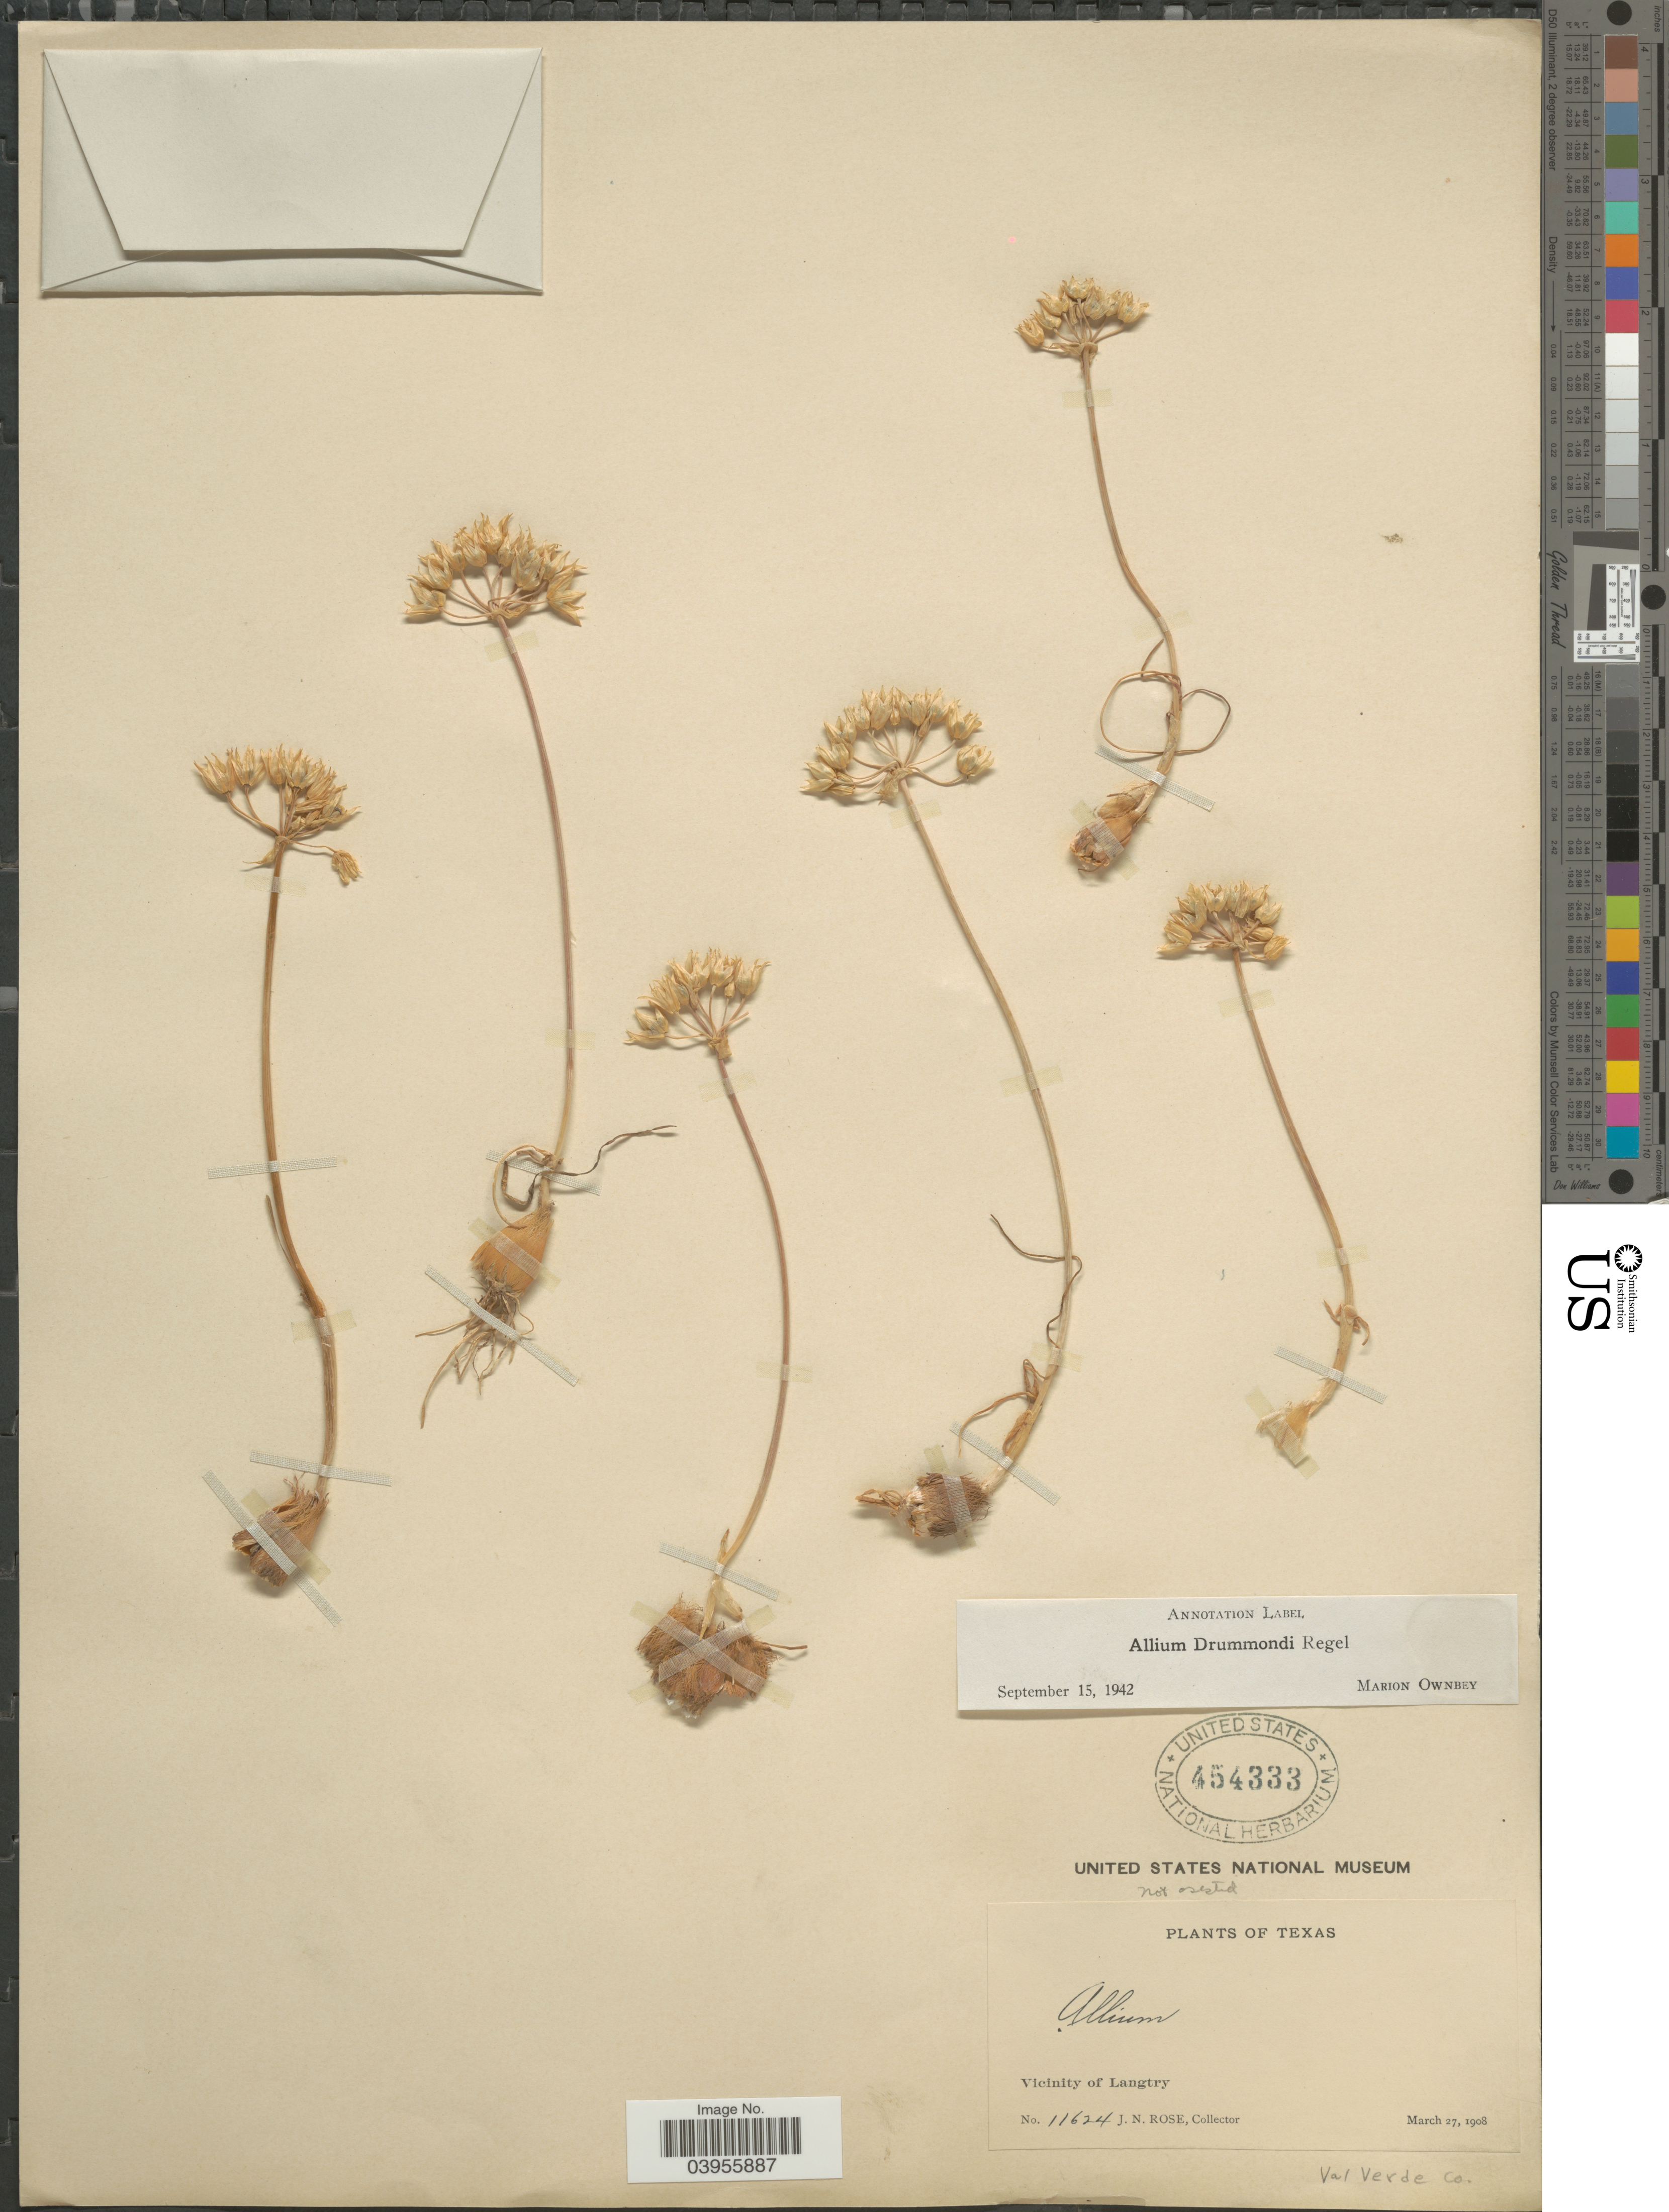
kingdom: Plantae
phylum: Tracheophyta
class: Liliopsida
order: Asparagales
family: Amaryllidaceae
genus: Allium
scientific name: Allium drummondii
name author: Regel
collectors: J. N. Rose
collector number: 11624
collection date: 1908-03-27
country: United States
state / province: Texas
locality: Vicinity of Langtry. Val Verde Co.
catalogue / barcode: US 454333